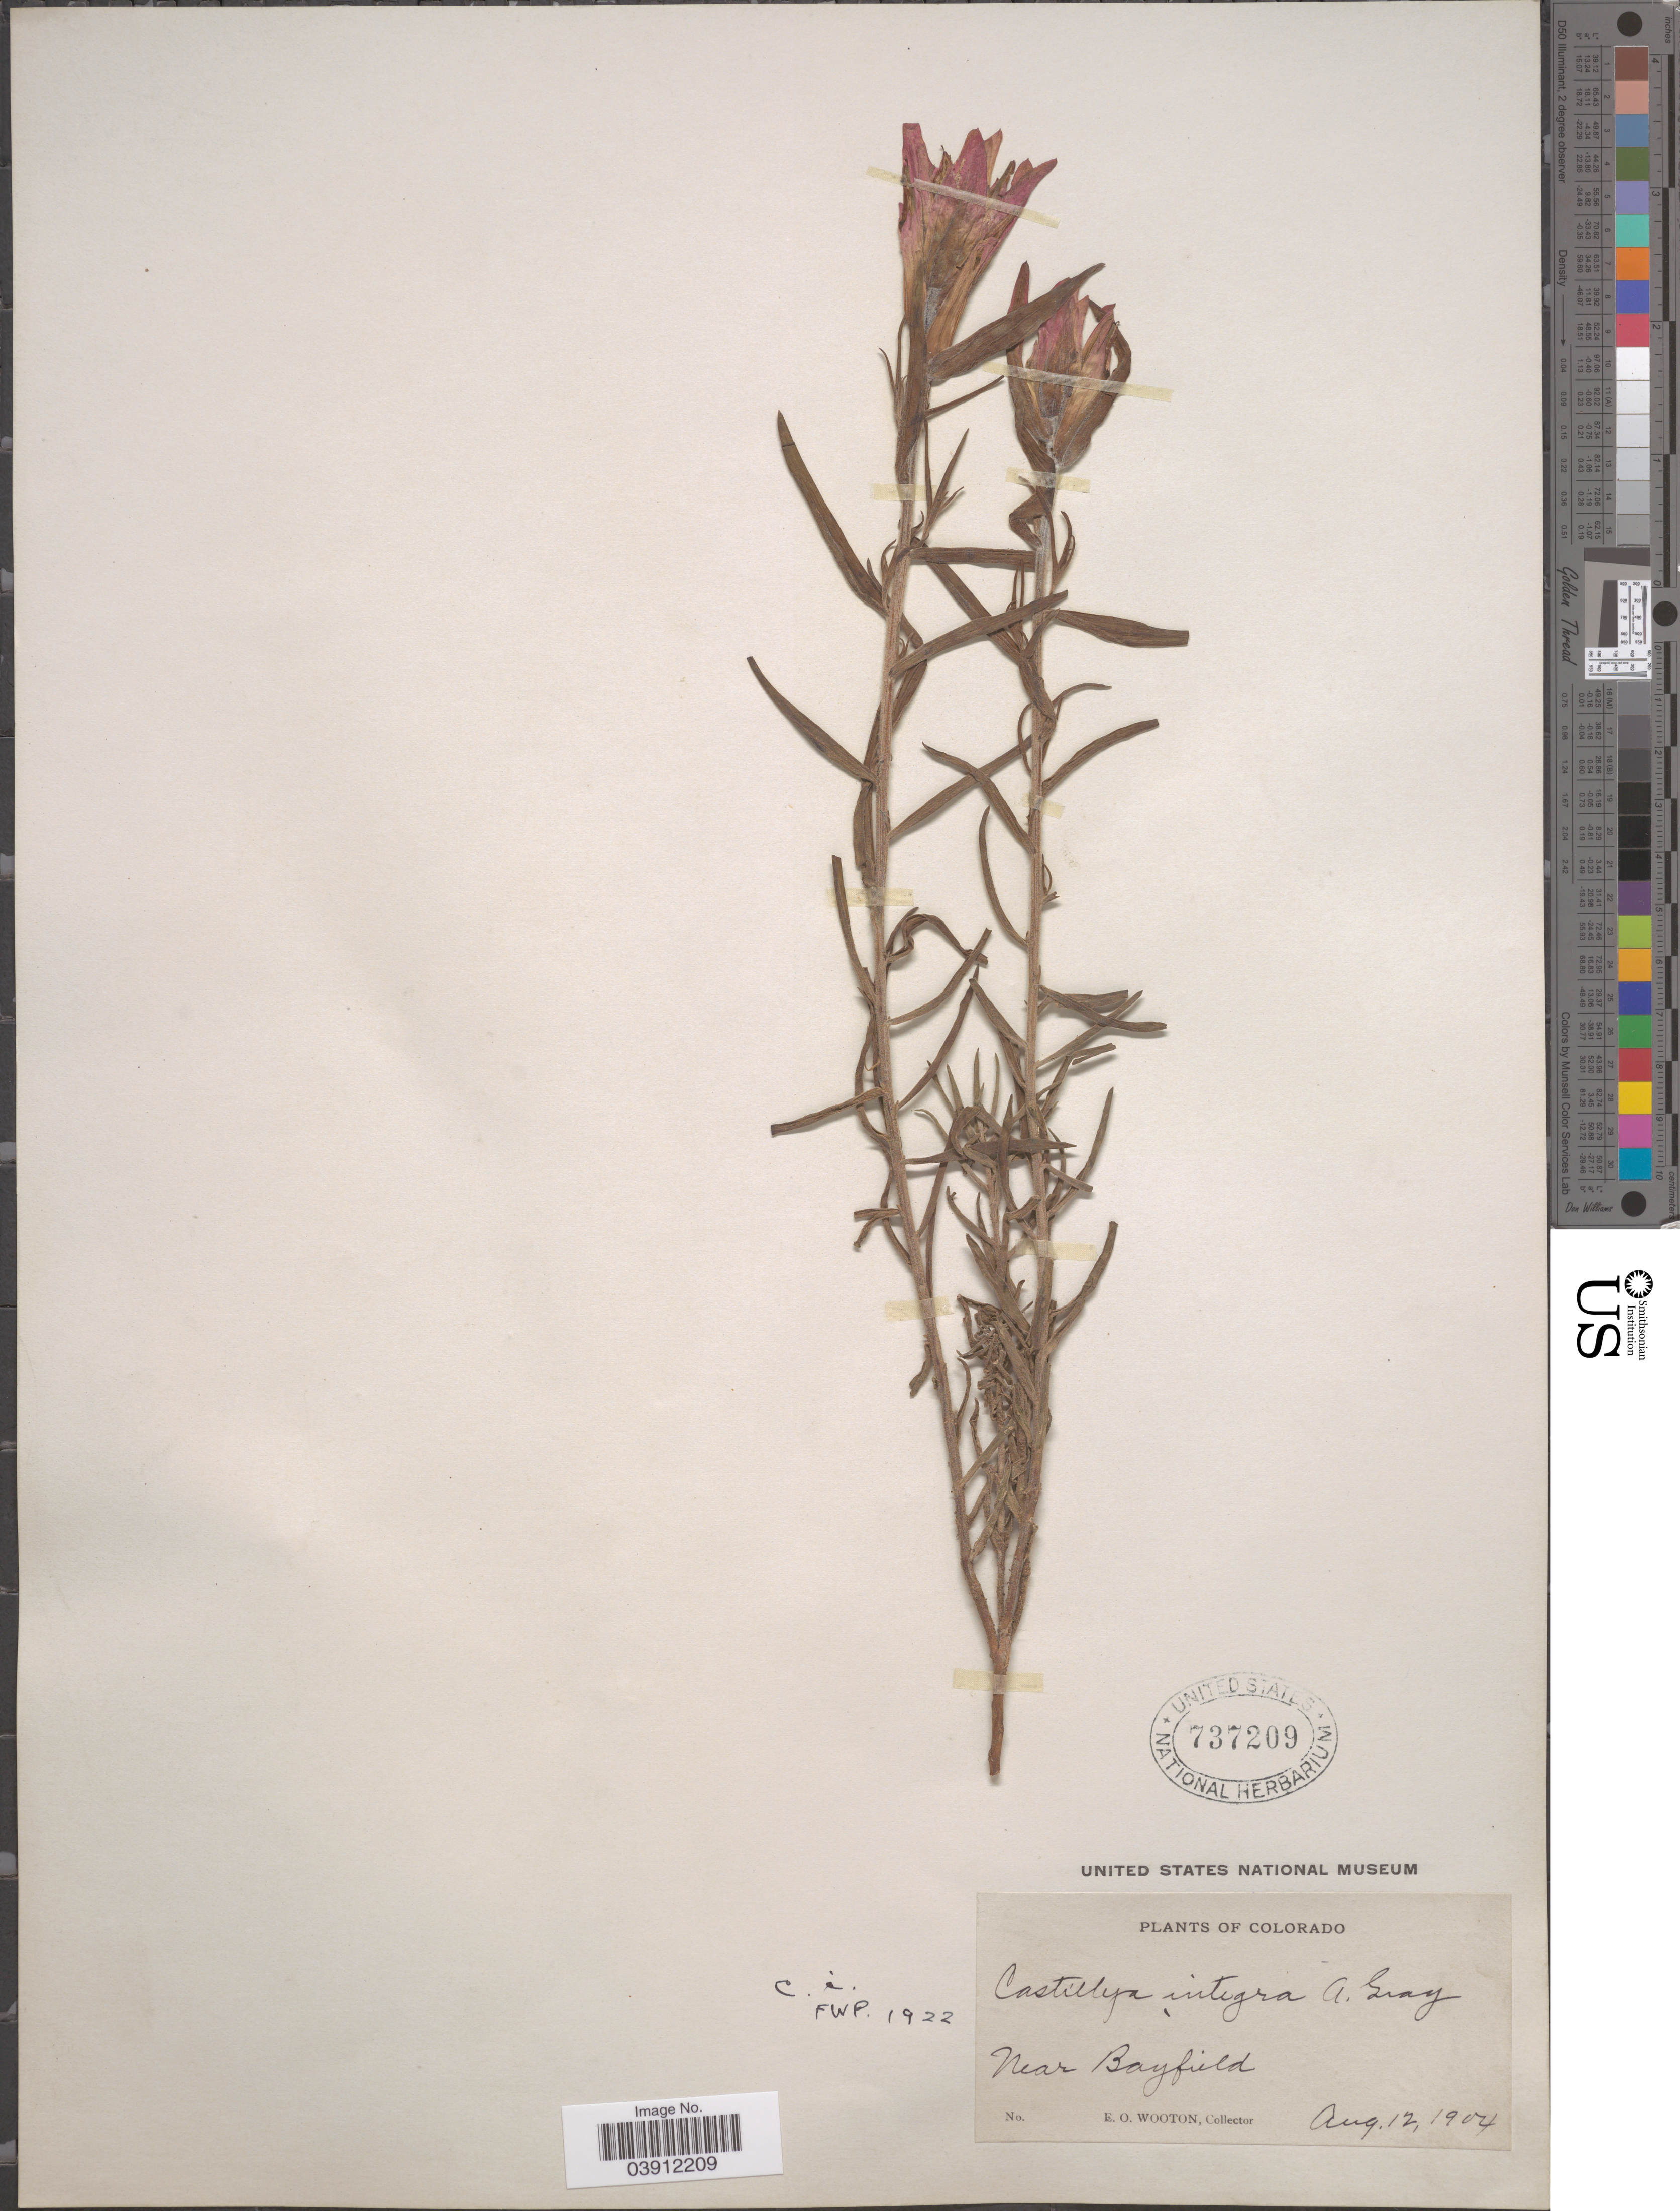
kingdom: Plantae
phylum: Tracheophyta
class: Magnoliopsida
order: Lamiales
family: Orobanchaceae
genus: Castilleja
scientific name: Castilleja integra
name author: A. Gray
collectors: E. O. Wooton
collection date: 1904-08-12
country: United States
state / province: Colorado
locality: Near Bayfield.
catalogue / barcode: US 737209